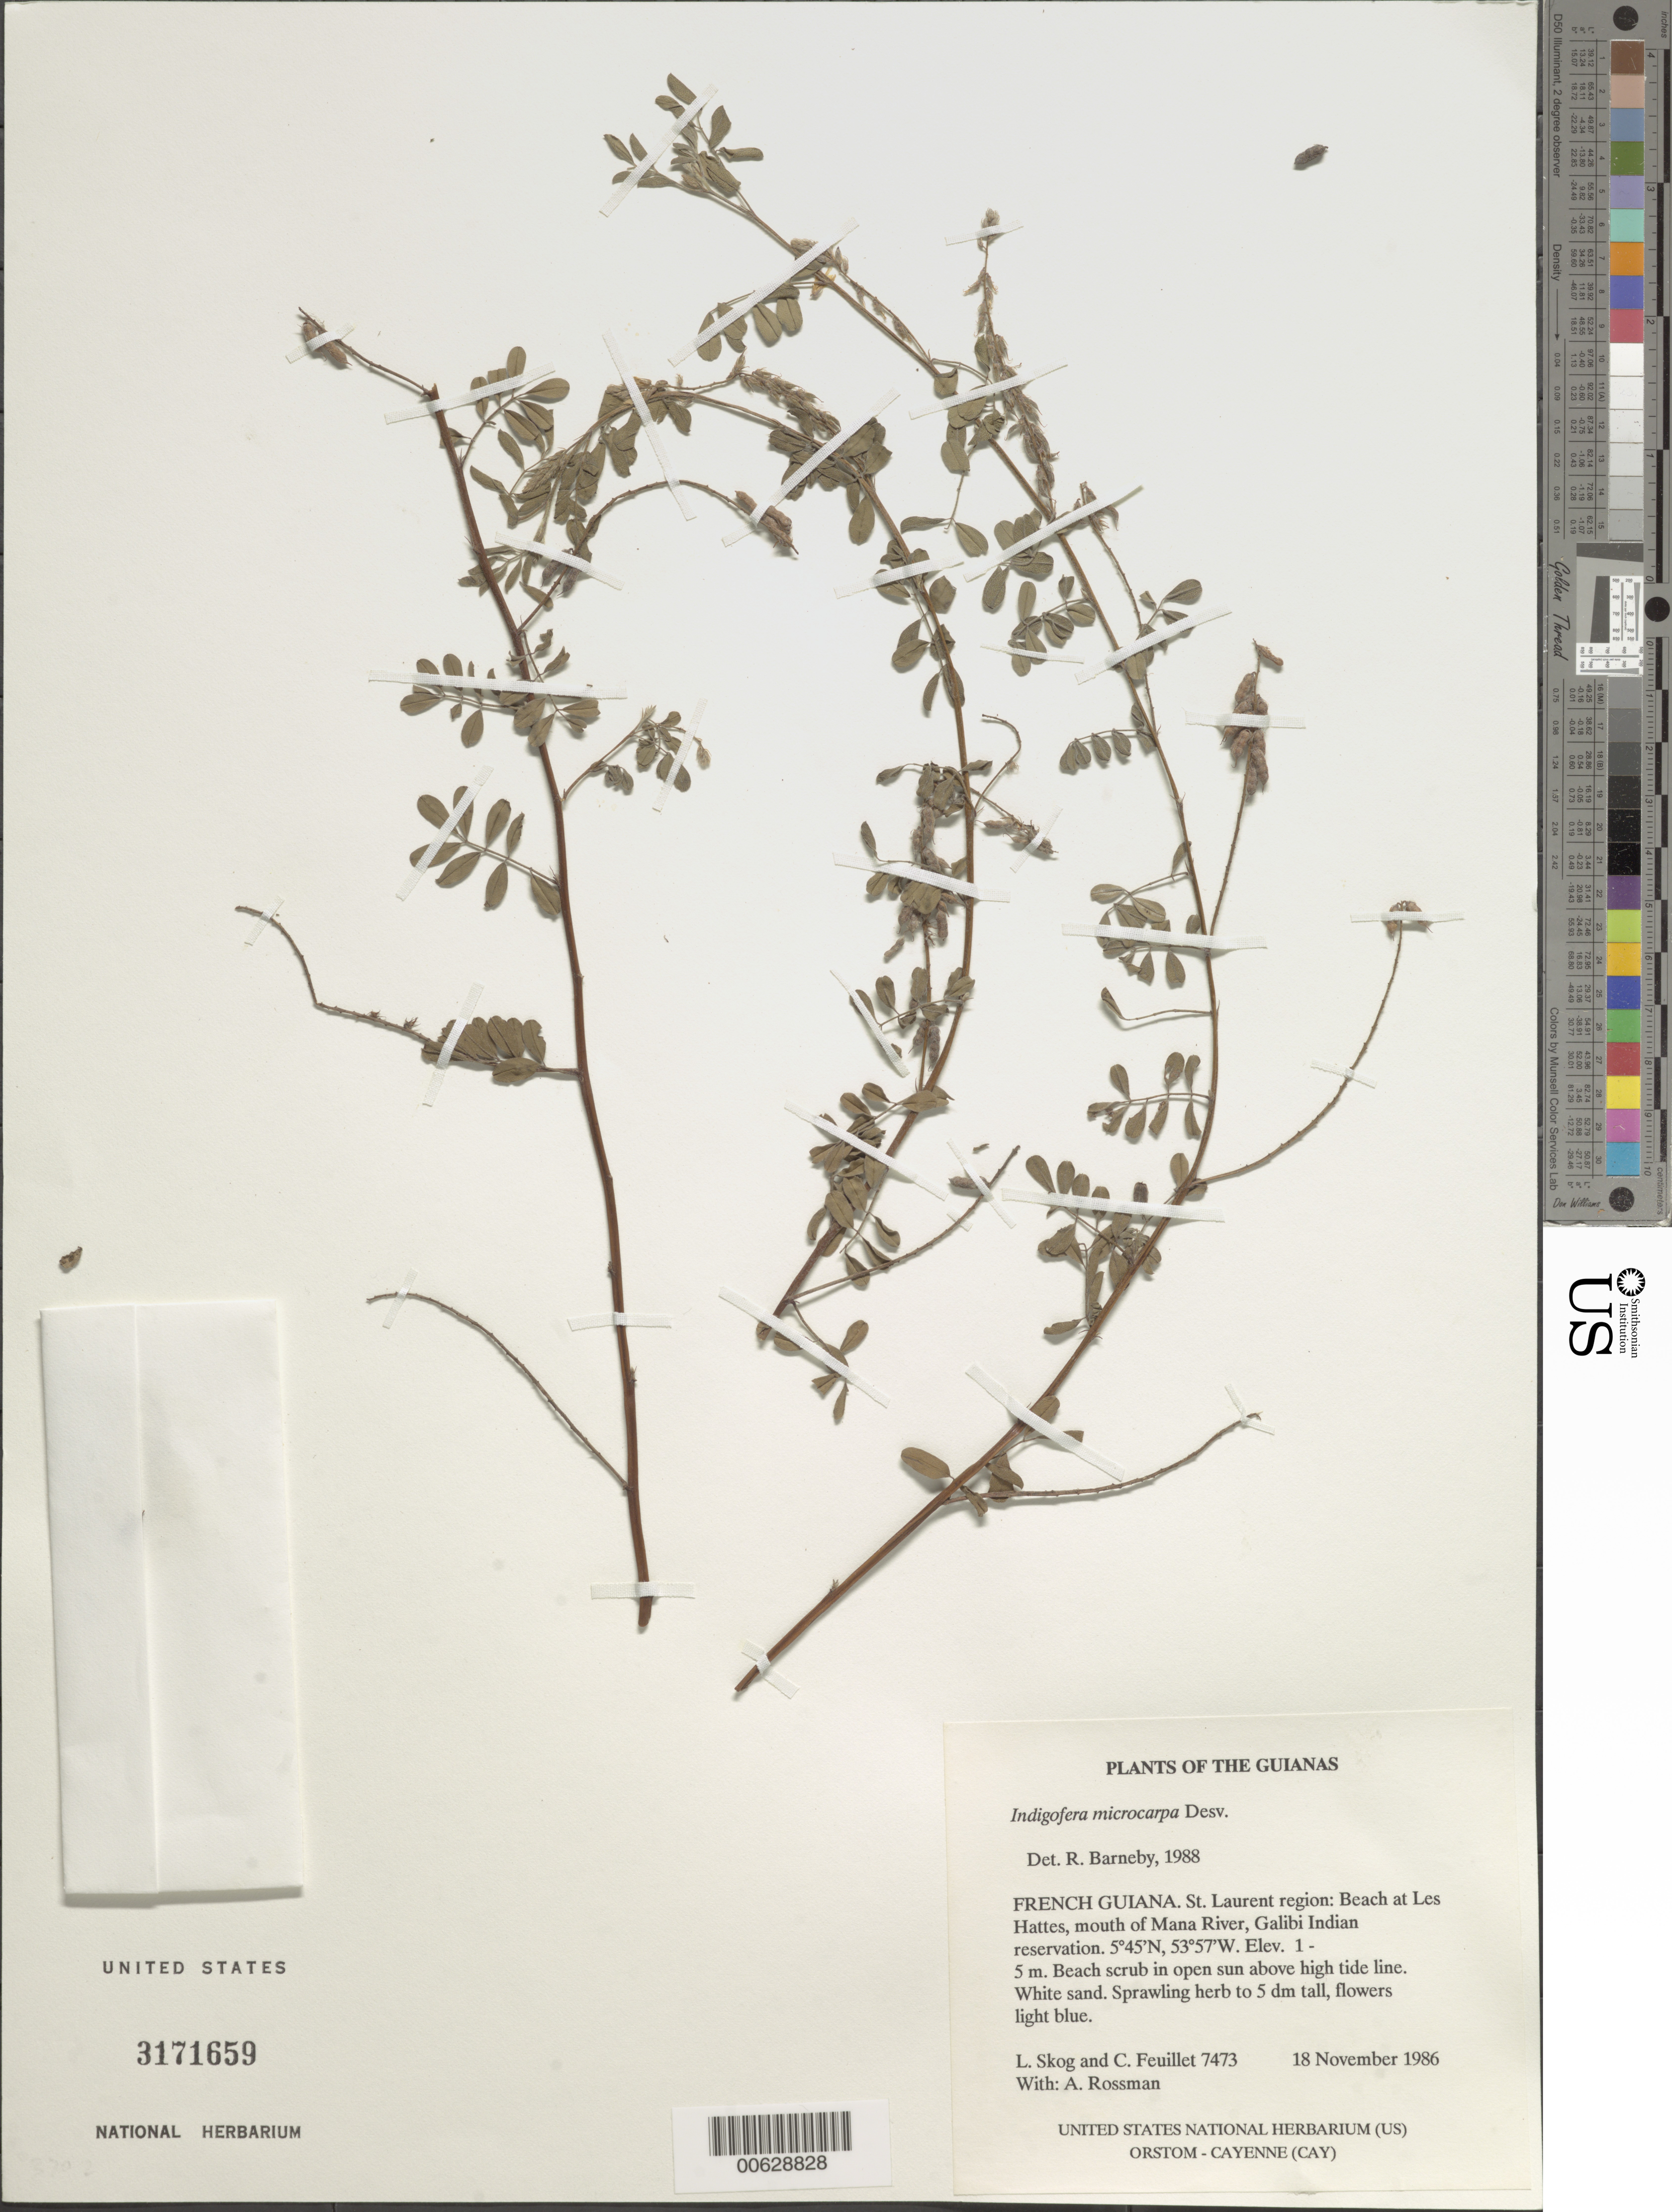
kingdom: Plantae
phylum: Tracheophyta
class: Magnoliopsida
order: Fabales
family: Fabaceae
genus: Indigofera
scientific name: Indigofera microcarpa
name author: Desv.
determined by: Barneby, Rupert C., (NY)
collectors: L. E. Skog, C. Feuillet & A. Rossman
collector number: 7473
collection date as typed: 18 November 1986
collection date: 1986-11-18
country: French Guiana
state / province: Saint-Laurent-du-Maroni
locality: Beach at Les Hattes, mouth of Mana River, Galibi Indian reservation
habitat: Beach scrub in open sun above high tide line. White sand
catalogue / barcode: US 3171659